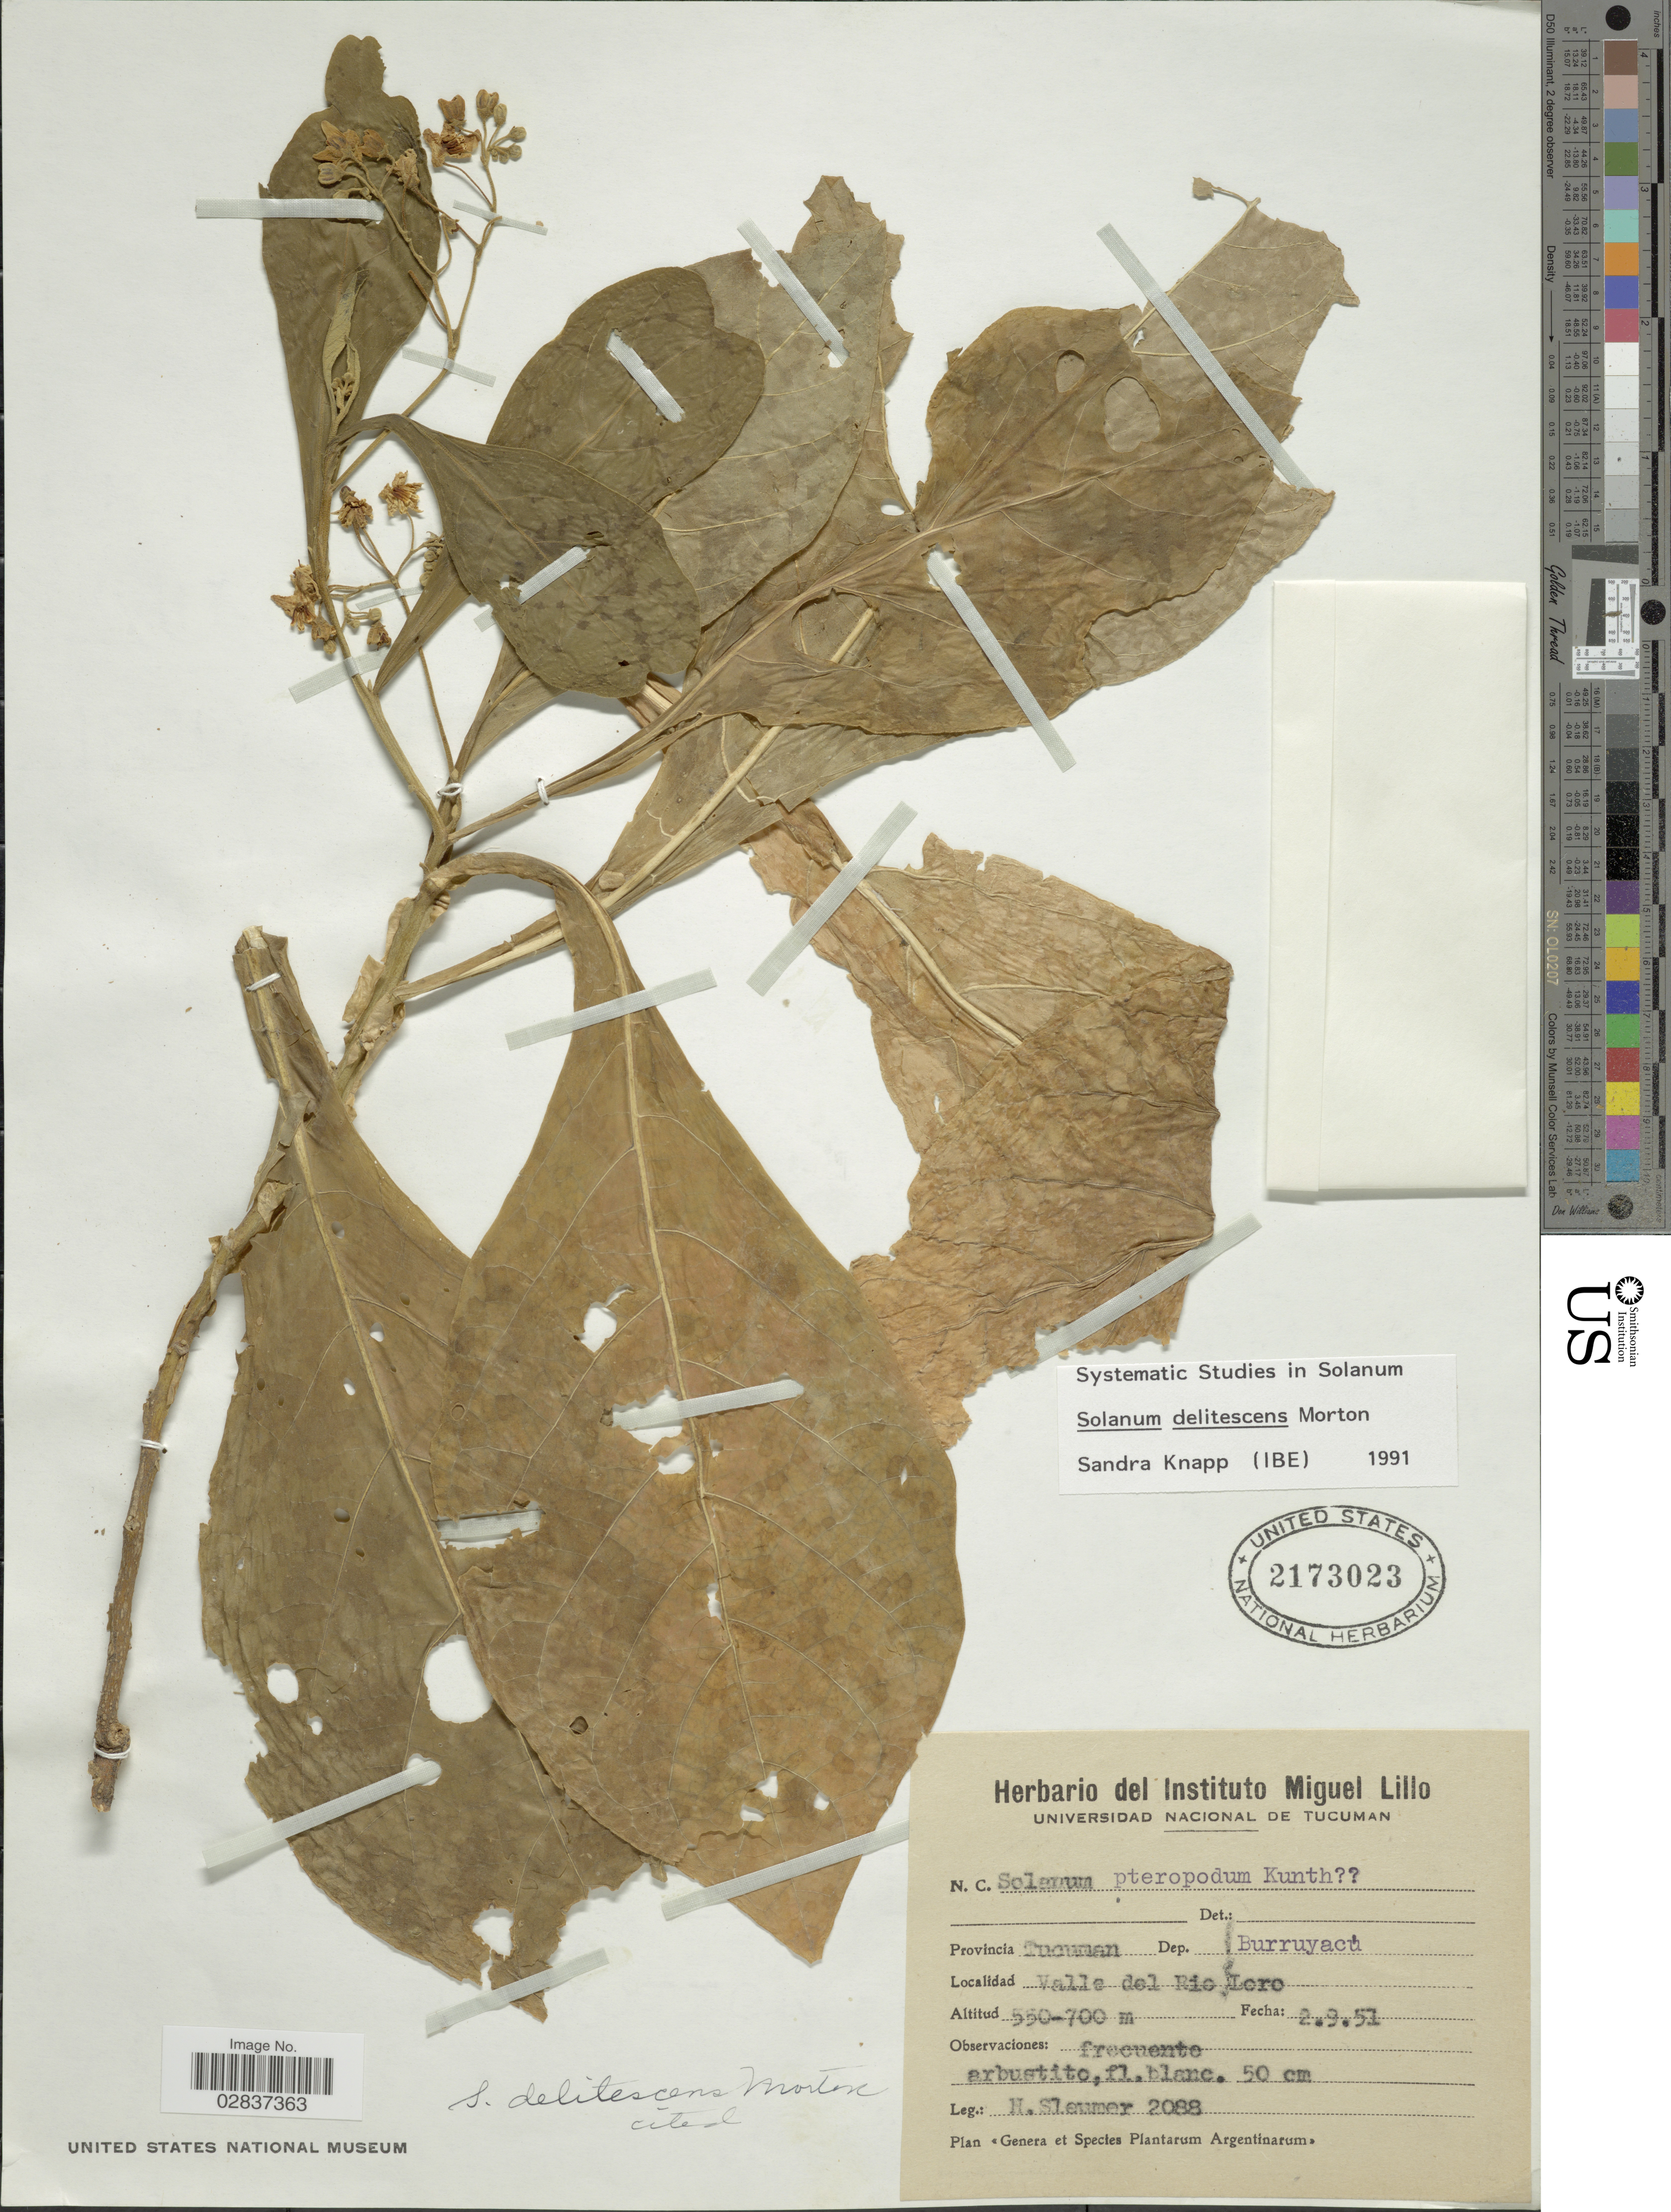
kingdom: Plantae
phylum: Tracheophyta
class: Magnoliopsida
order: Solanales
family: Solanaceae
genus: Solanum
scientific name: Solanum delitescens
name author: C.V. Morton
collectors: H. O. Sleumer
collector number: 2088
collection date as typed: Transcribed d/m/y: 2/9/51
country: Argentina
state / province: Tucuman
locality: Provincia Tucuman, Dep. Burruyacu, Valle del Rio Loro.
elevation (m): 550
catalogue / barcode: US 2173023